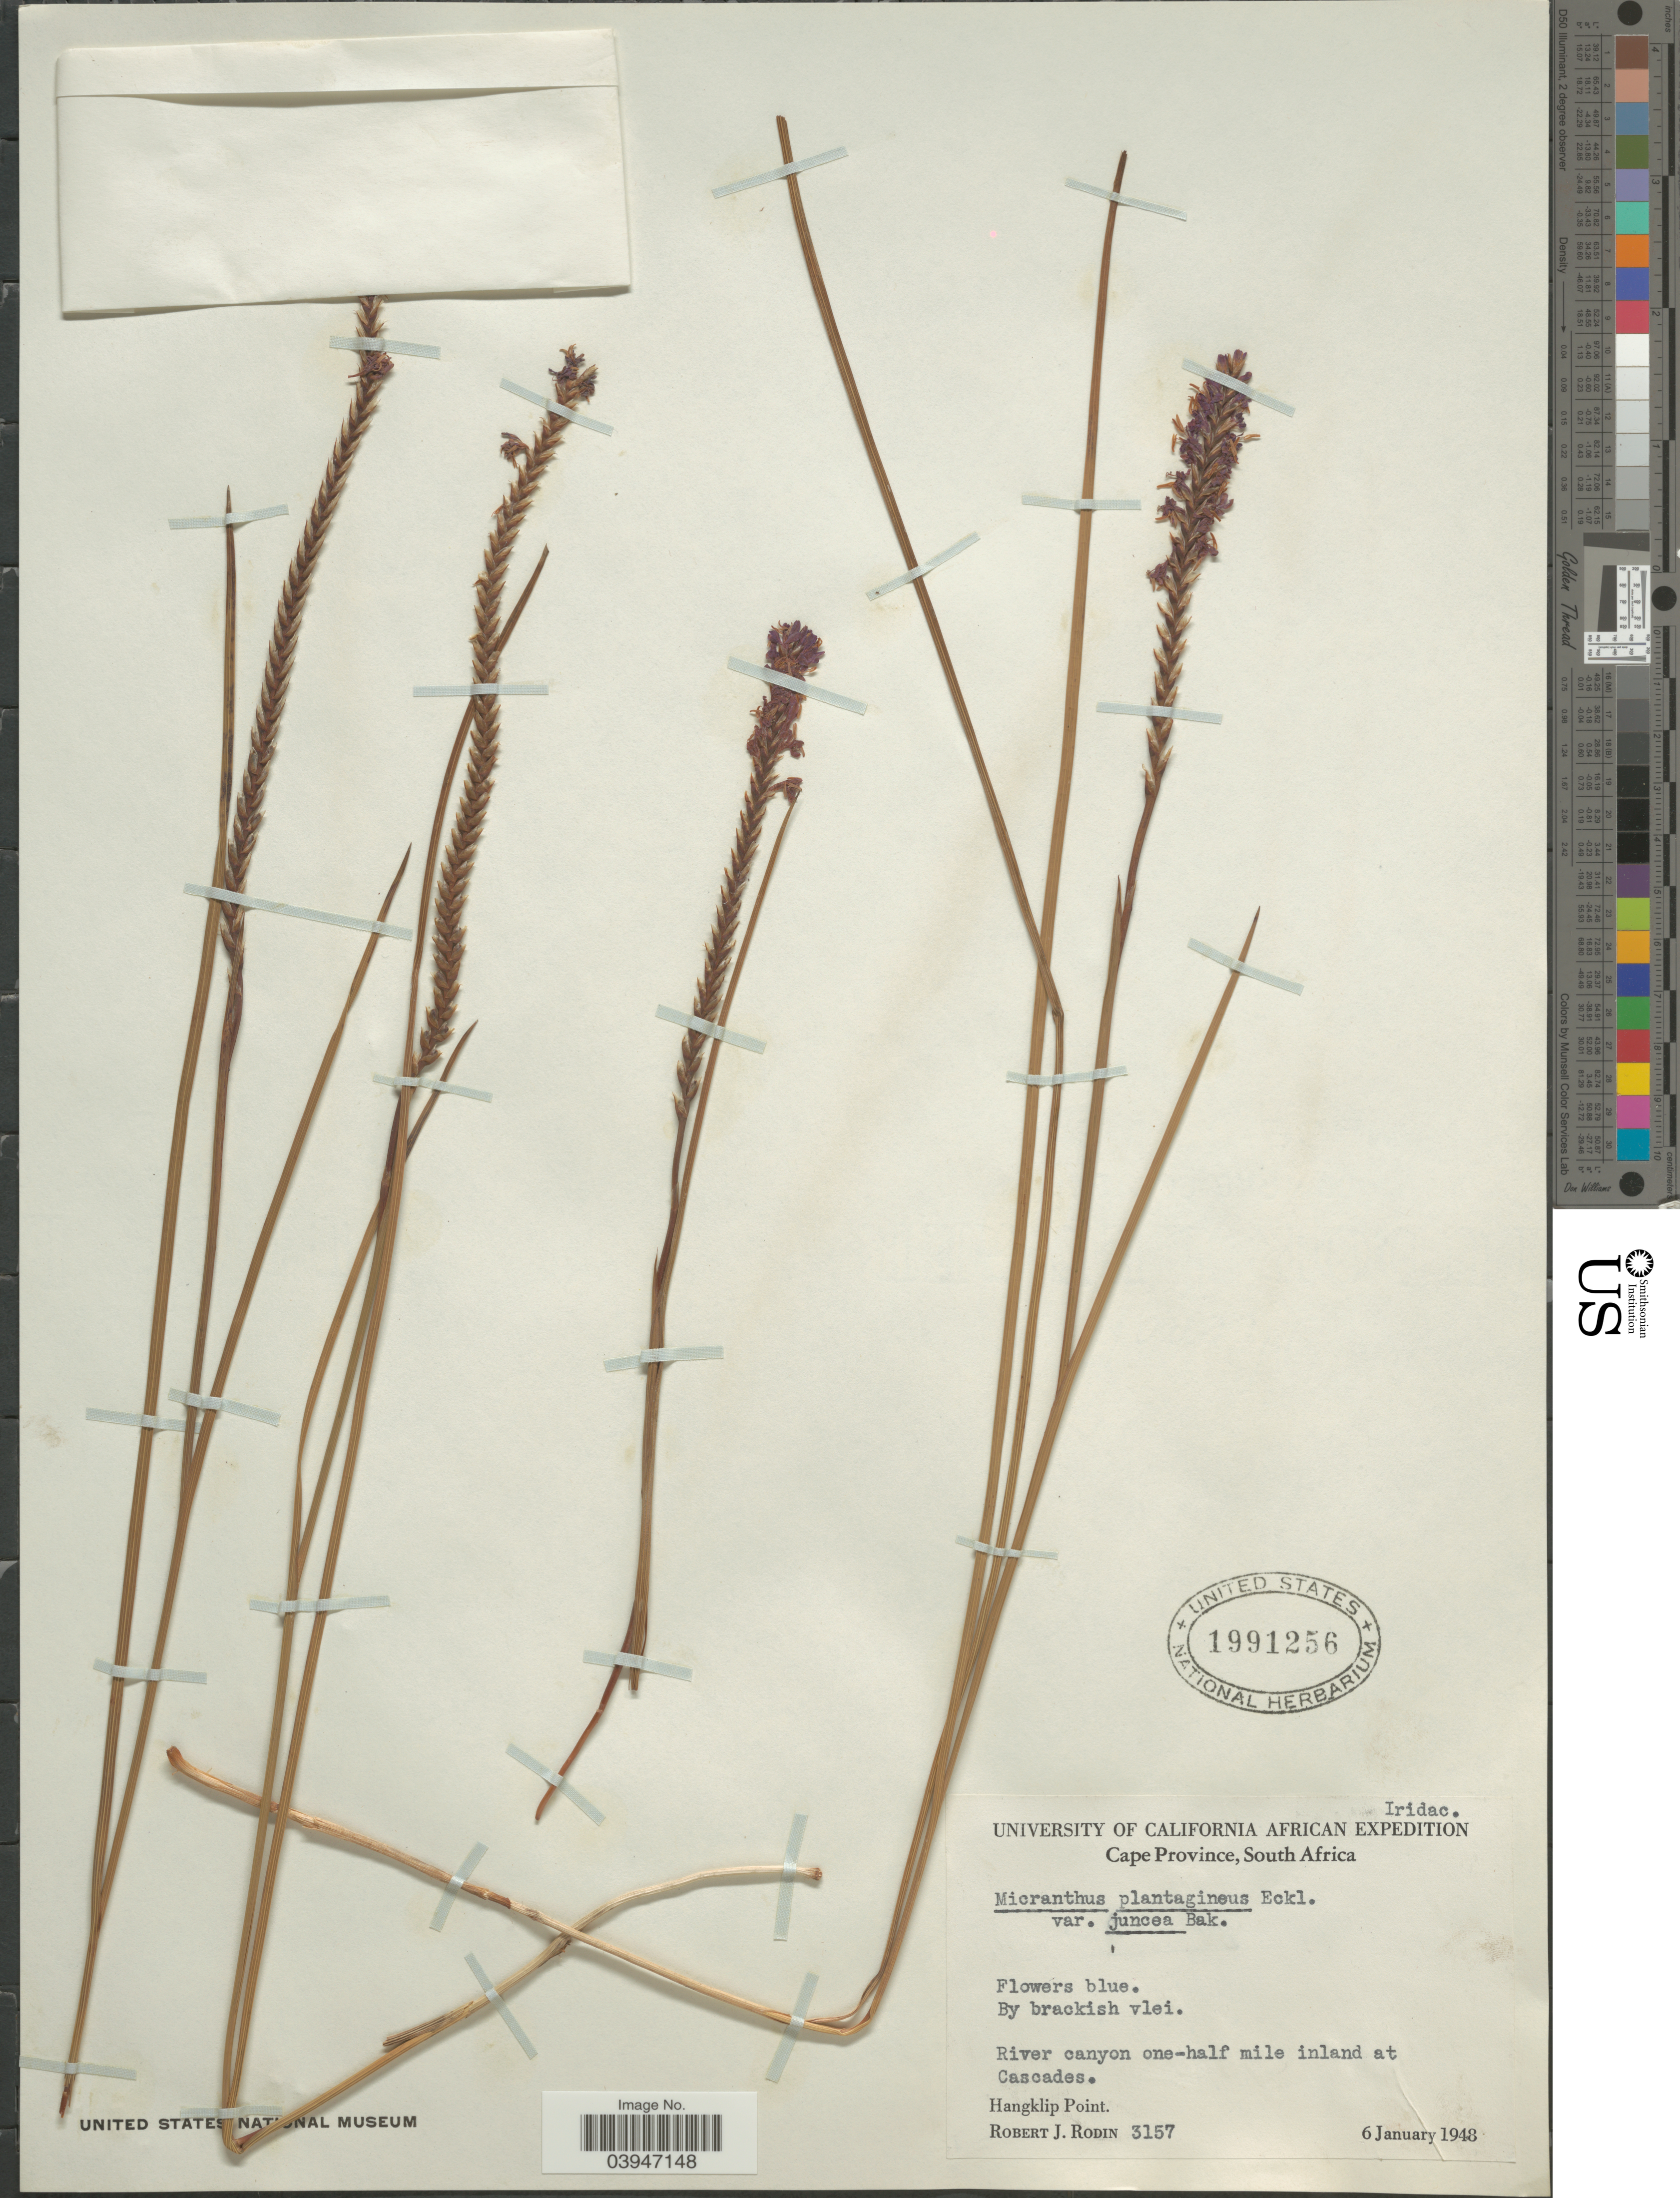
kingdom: Plantae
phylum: Tracheophyta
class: Liliopsida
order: Asparagales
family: Iridaceae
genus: Micranthus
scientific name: Micranthus plantagineus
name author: (Aiton) Eckl.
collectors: R. J. Rodin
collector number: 3157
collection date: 1948-01-06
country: South Africa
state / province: Western Cape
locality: River canyon one-half mile inland at Cascades. Hangklip Point.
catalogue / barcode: US 1991256